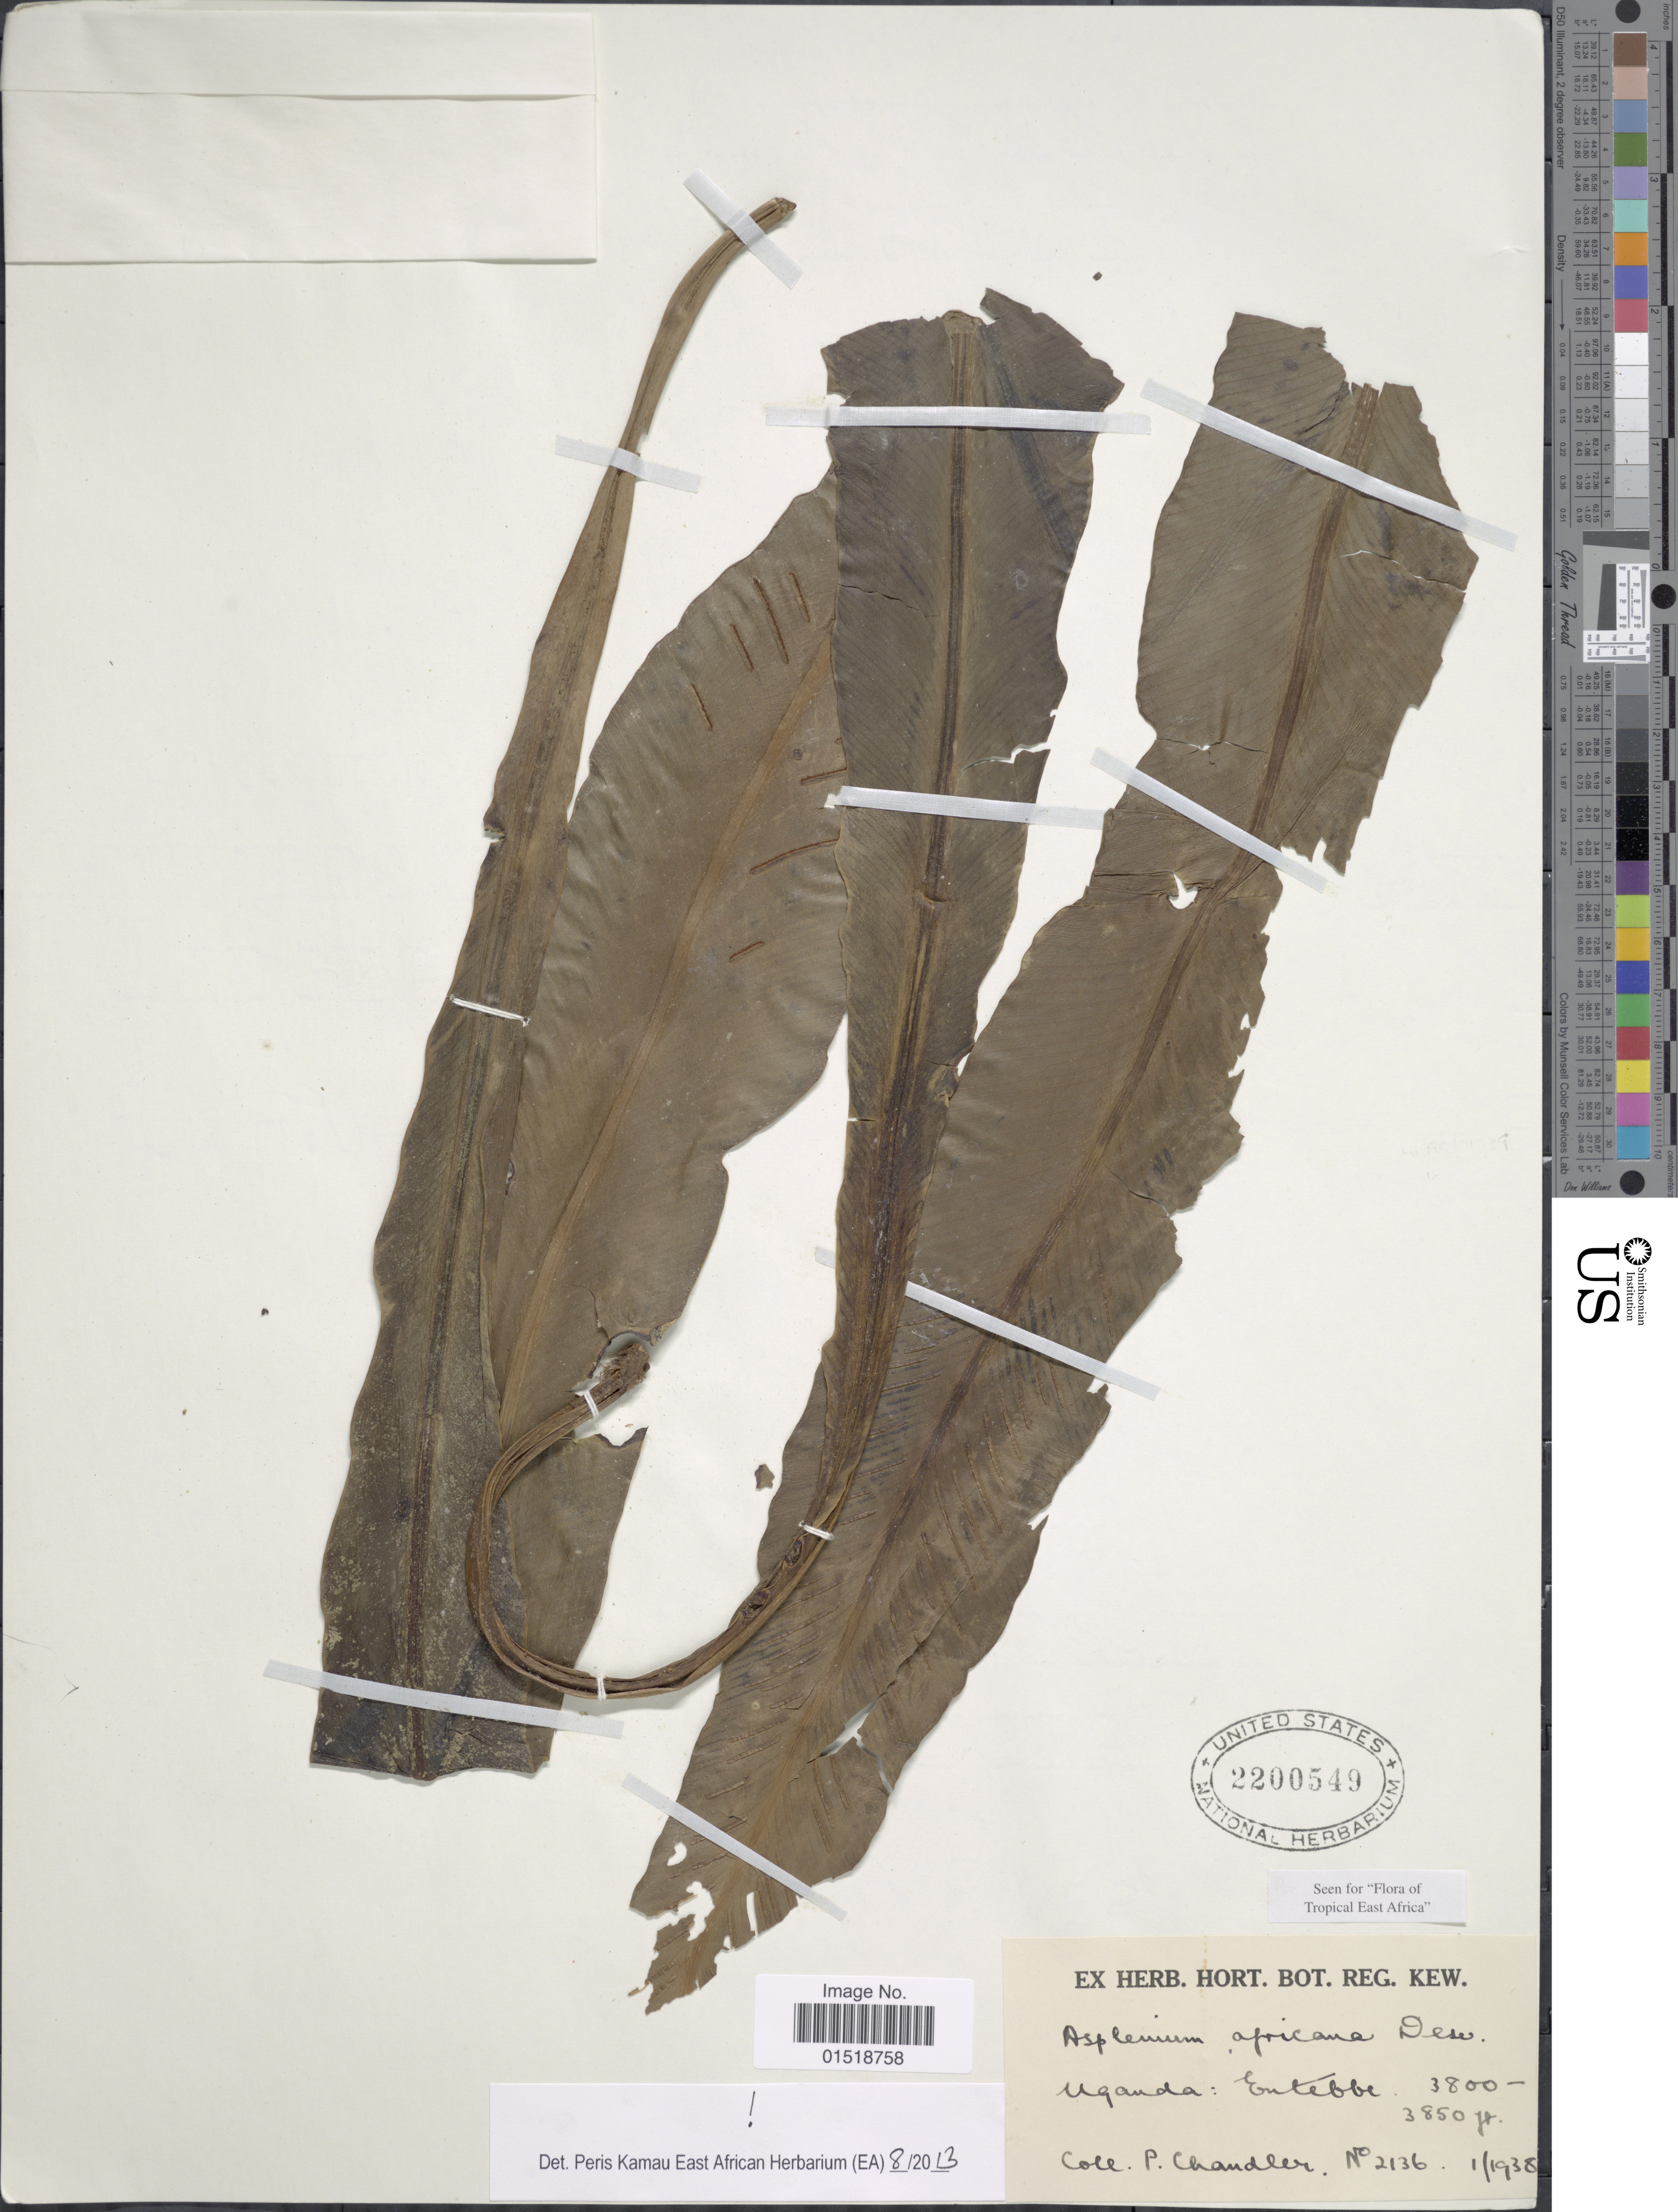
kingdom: Plantae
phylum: Tracheophyta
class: Polypodiopsida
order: Polypodiales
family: Aspleniaceae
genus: Asplenium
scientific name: Asplenium africanum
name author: Desv.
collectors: P. Chandler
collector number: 2136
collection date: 1938-01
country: Uganda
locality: Entebbe.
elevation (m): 1158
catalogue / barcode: US 2200549